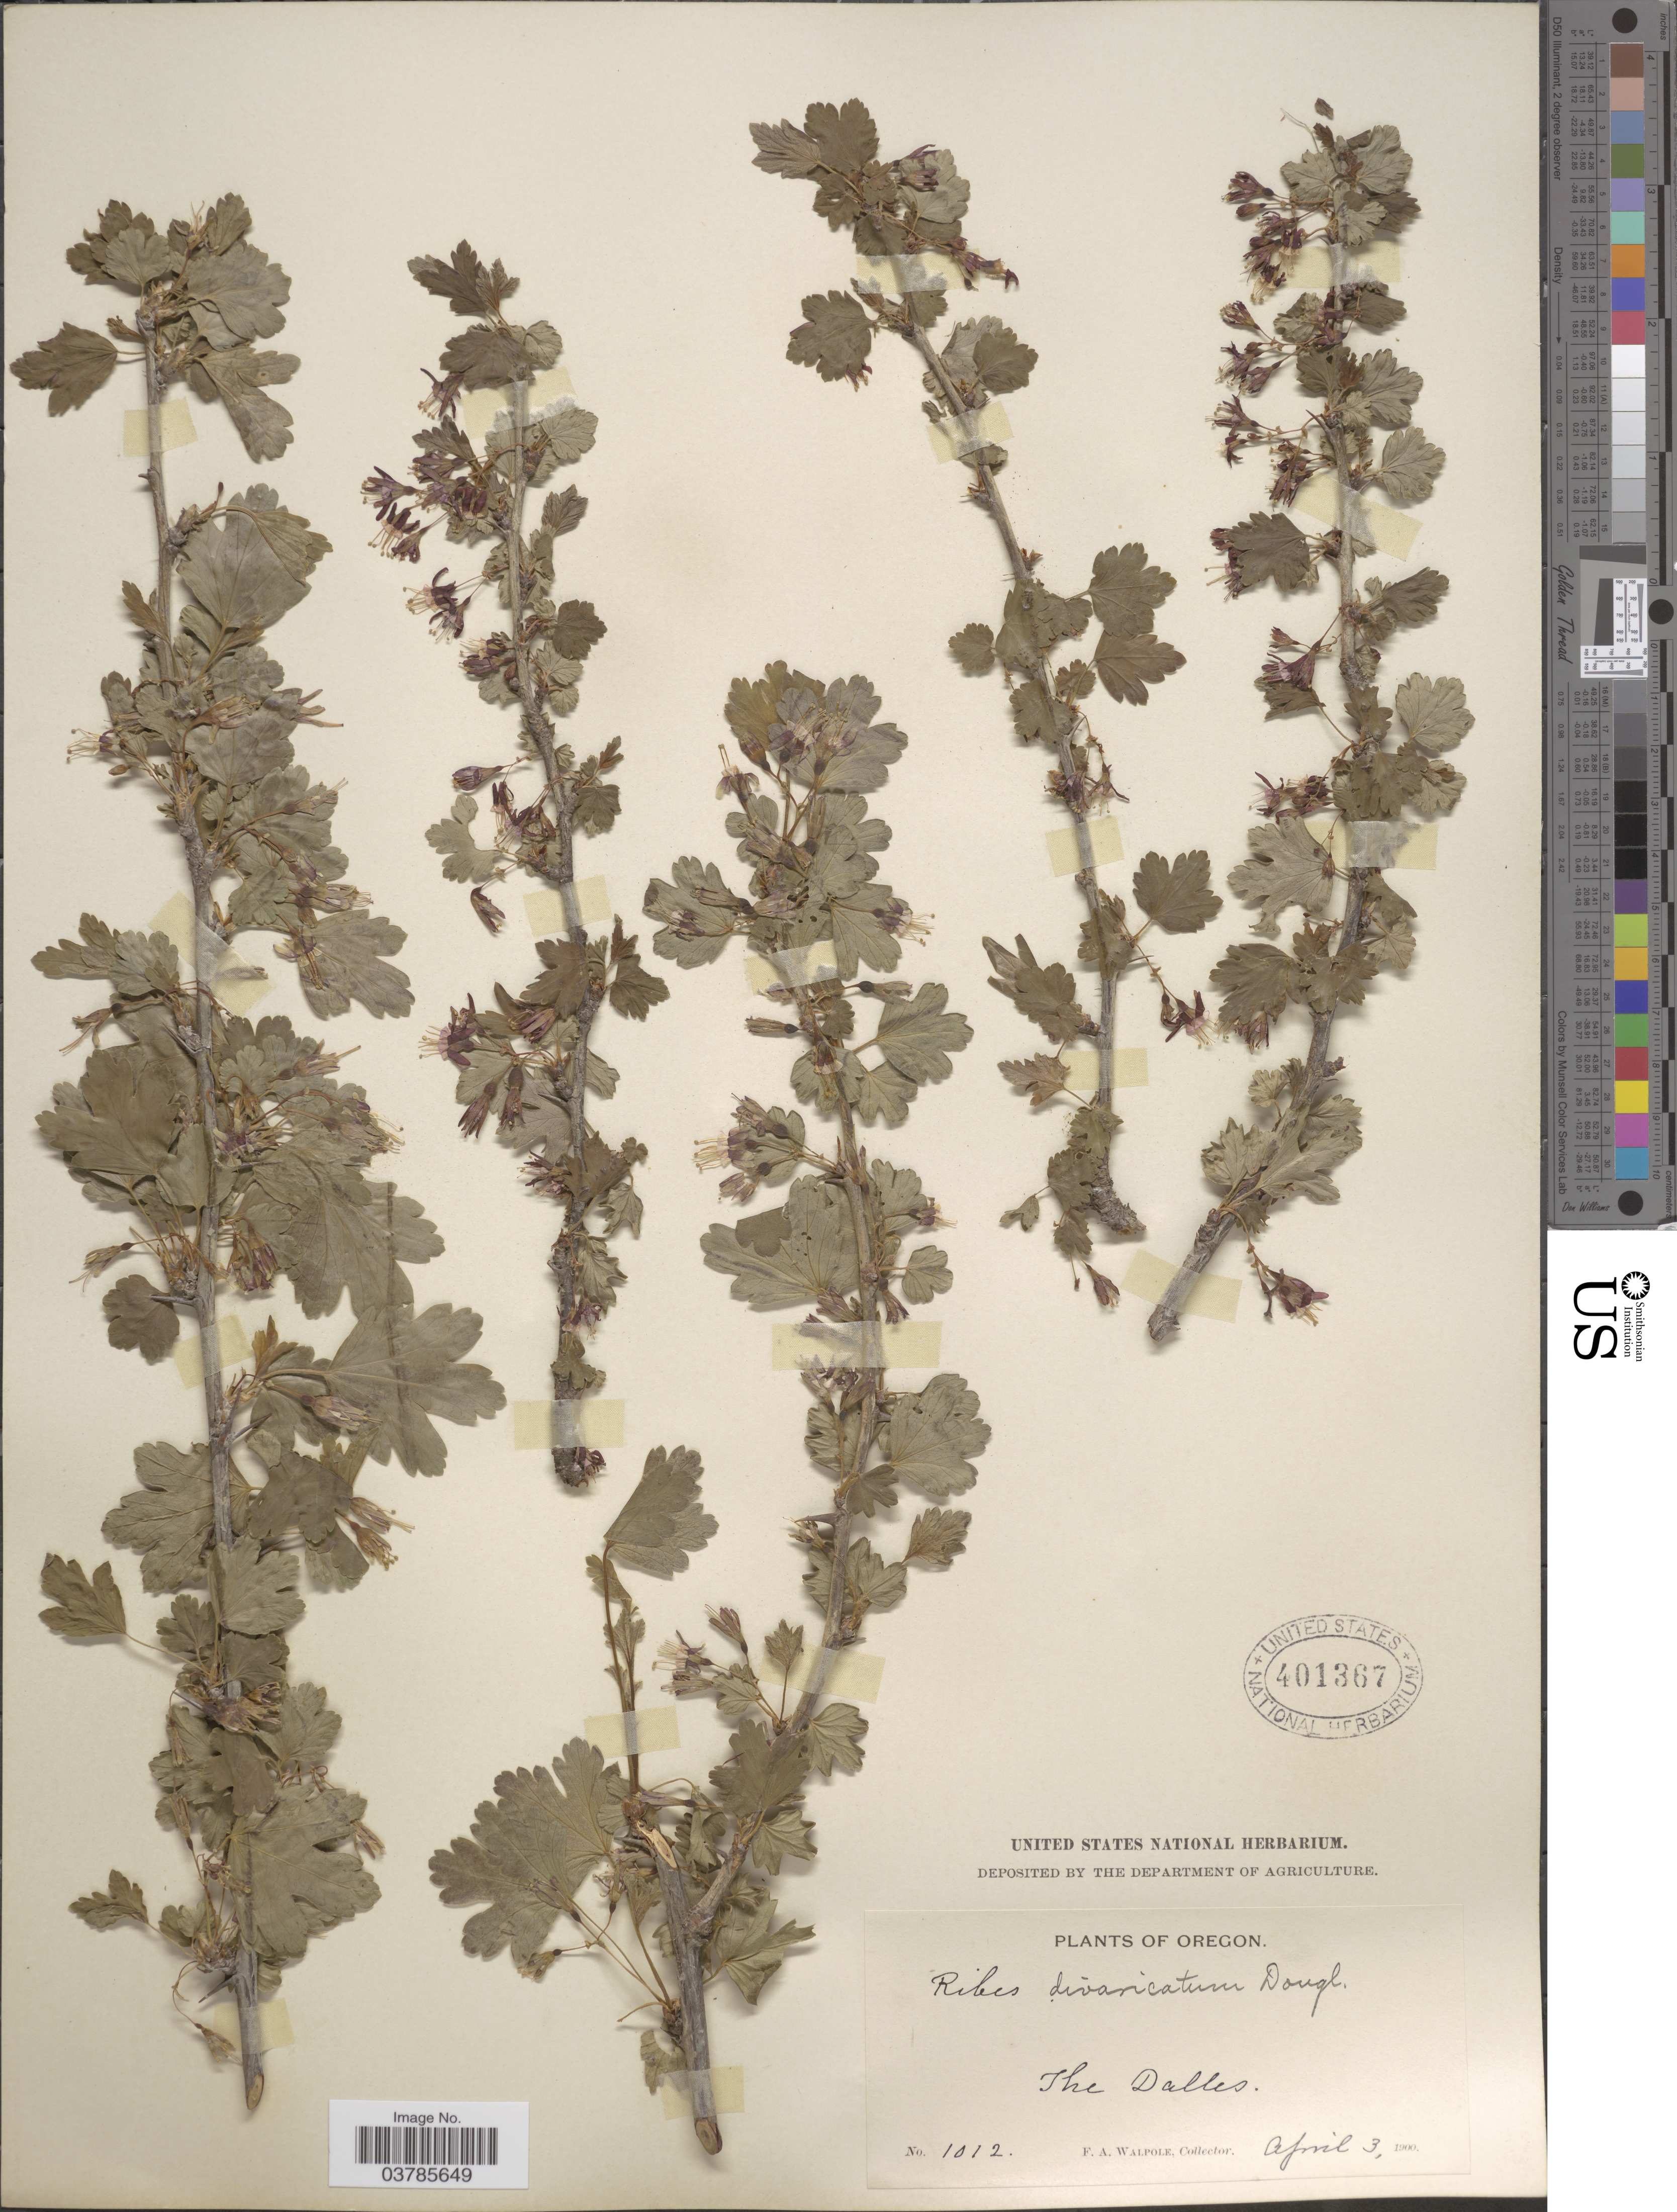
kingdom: Plantae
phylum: Tracheophyta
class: Magnoliopsida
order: Saxifragales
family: Grossulariaceae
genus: Ribes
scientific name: Ribes divaricatum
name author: Douglas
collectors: F. Walpole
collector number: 1012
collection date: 1900-04-03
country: United States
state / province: Oregon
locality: The Dalles.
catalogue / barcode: US 401367